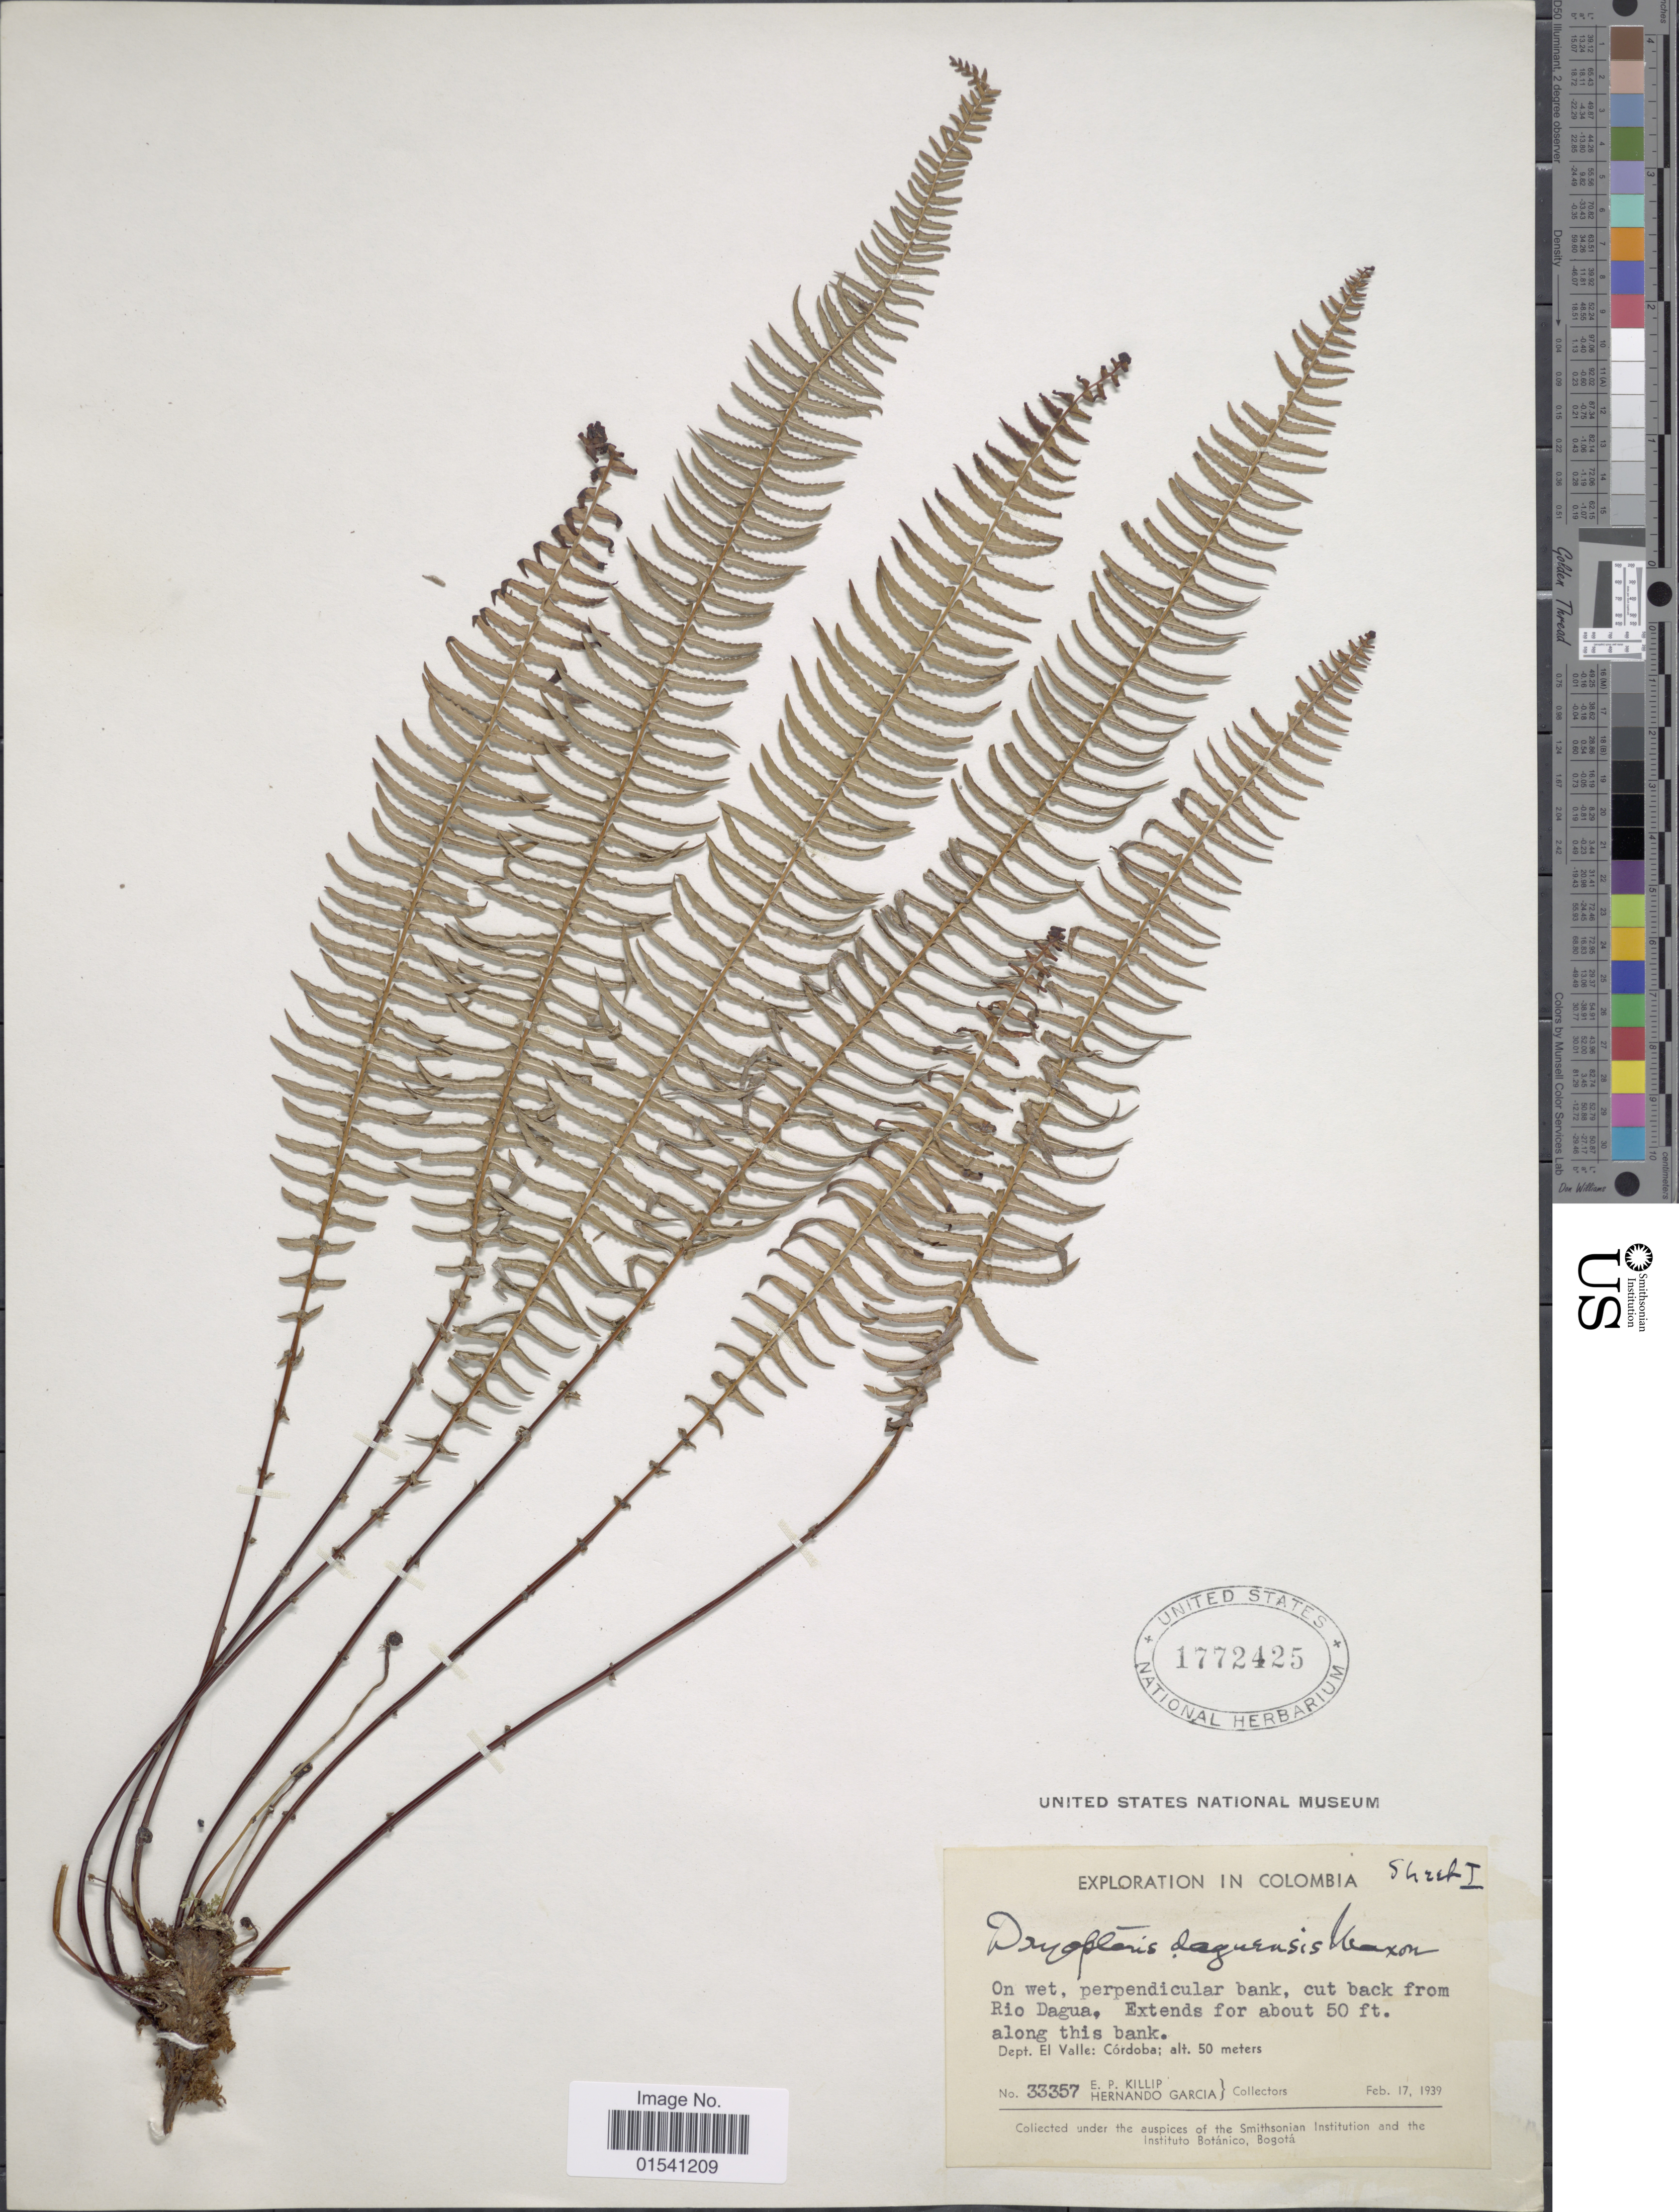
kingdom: Plantae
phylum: Tracheophyta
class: Polypodiopsida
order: Polypodiales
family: Thelypteridaceae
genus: Amauropelta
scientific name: Amauropelta sp.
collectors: E. P. Killip & H. Garcia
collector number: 33357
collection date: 1939-02-17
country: Colombia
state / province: Valle del Cauca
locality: On wet, perpendicula bank, cut bank from Rio Dagua, Dept. Ale Valle: Córdoba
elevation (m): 50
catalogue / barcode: US 1772425